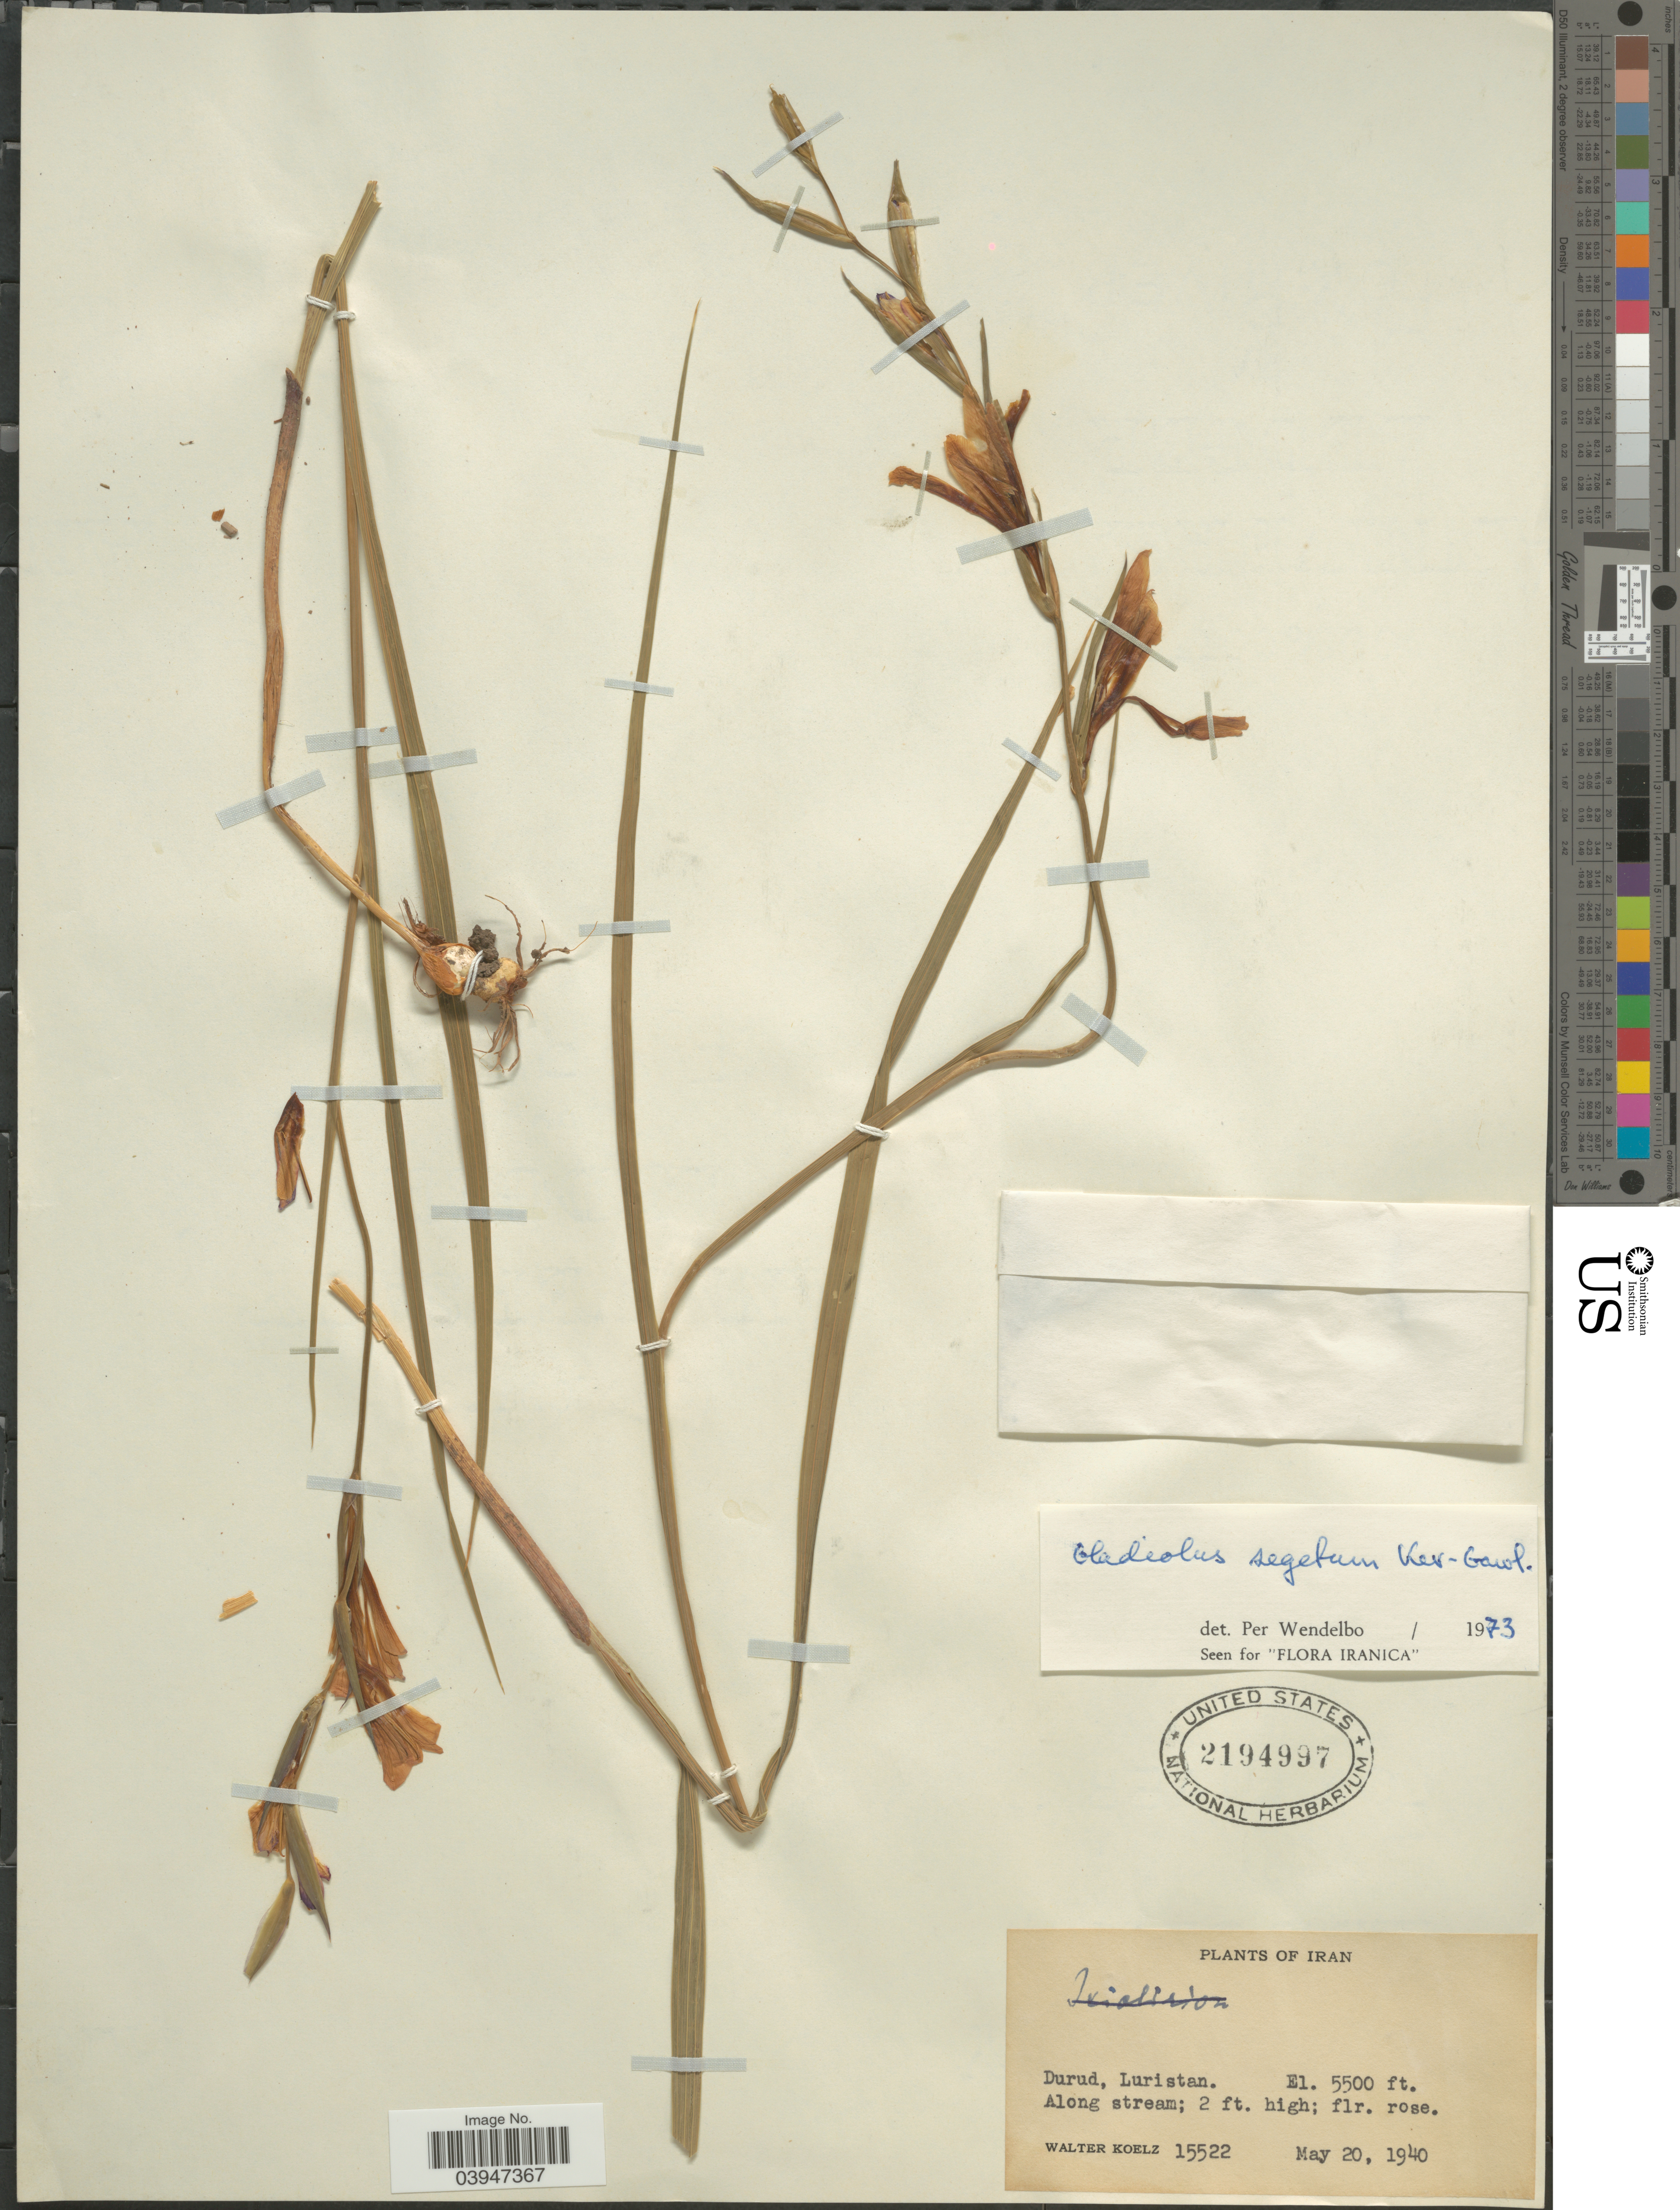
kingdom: Plantae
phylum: Tracheophyta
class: Liliopsida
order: Asparagales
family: Iridaceae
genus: Gladiolus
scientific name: Gladiolus italicus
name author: Mill.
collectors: W. N. Koelz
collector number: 15522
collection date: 1940-05-20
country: Iran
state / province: Lorestan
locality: Durud, Luristan. Along stream.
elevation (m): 1676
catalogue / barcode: US 2194997